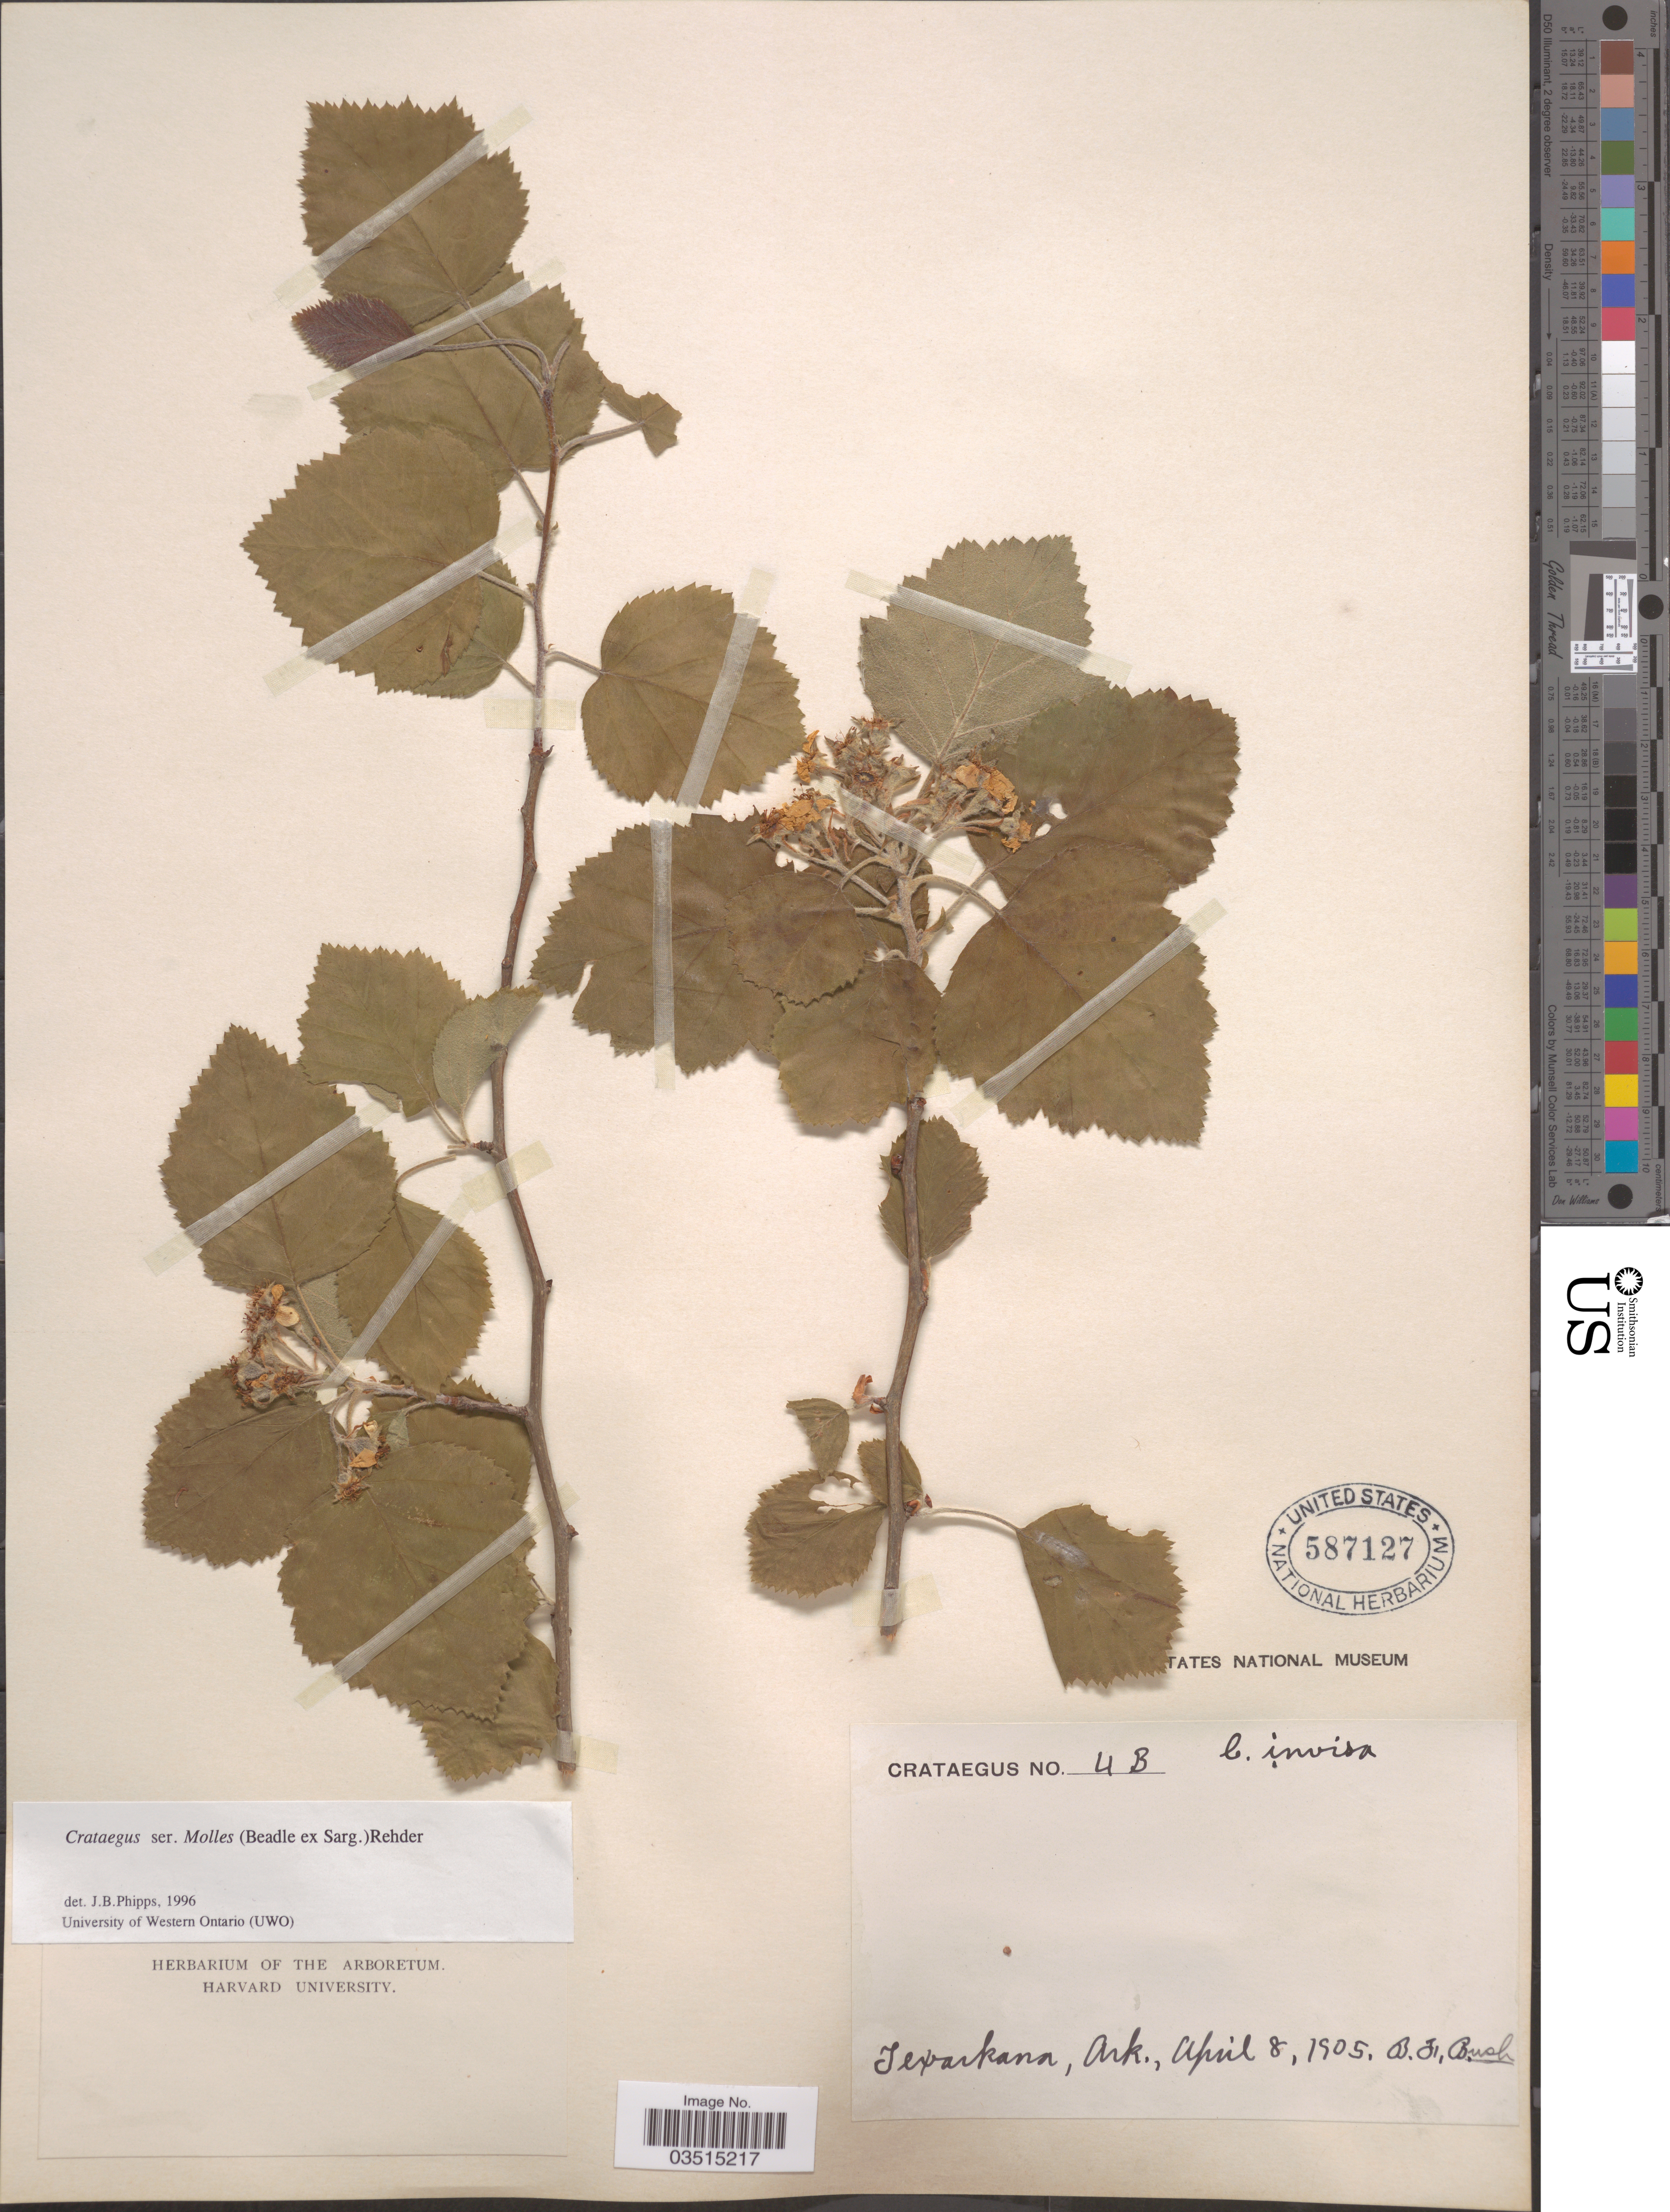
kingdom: Plantae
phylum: Tracheophyta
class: Magnoliopsida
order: Rosales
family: Rosaceae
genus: Crataegus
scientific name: Crataegus invisa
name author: Sarg.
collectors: B. F. Bush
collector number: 4B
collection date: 1905-04-08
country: United States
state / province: Arkansas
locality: Texarkana.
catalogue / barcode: US 587127